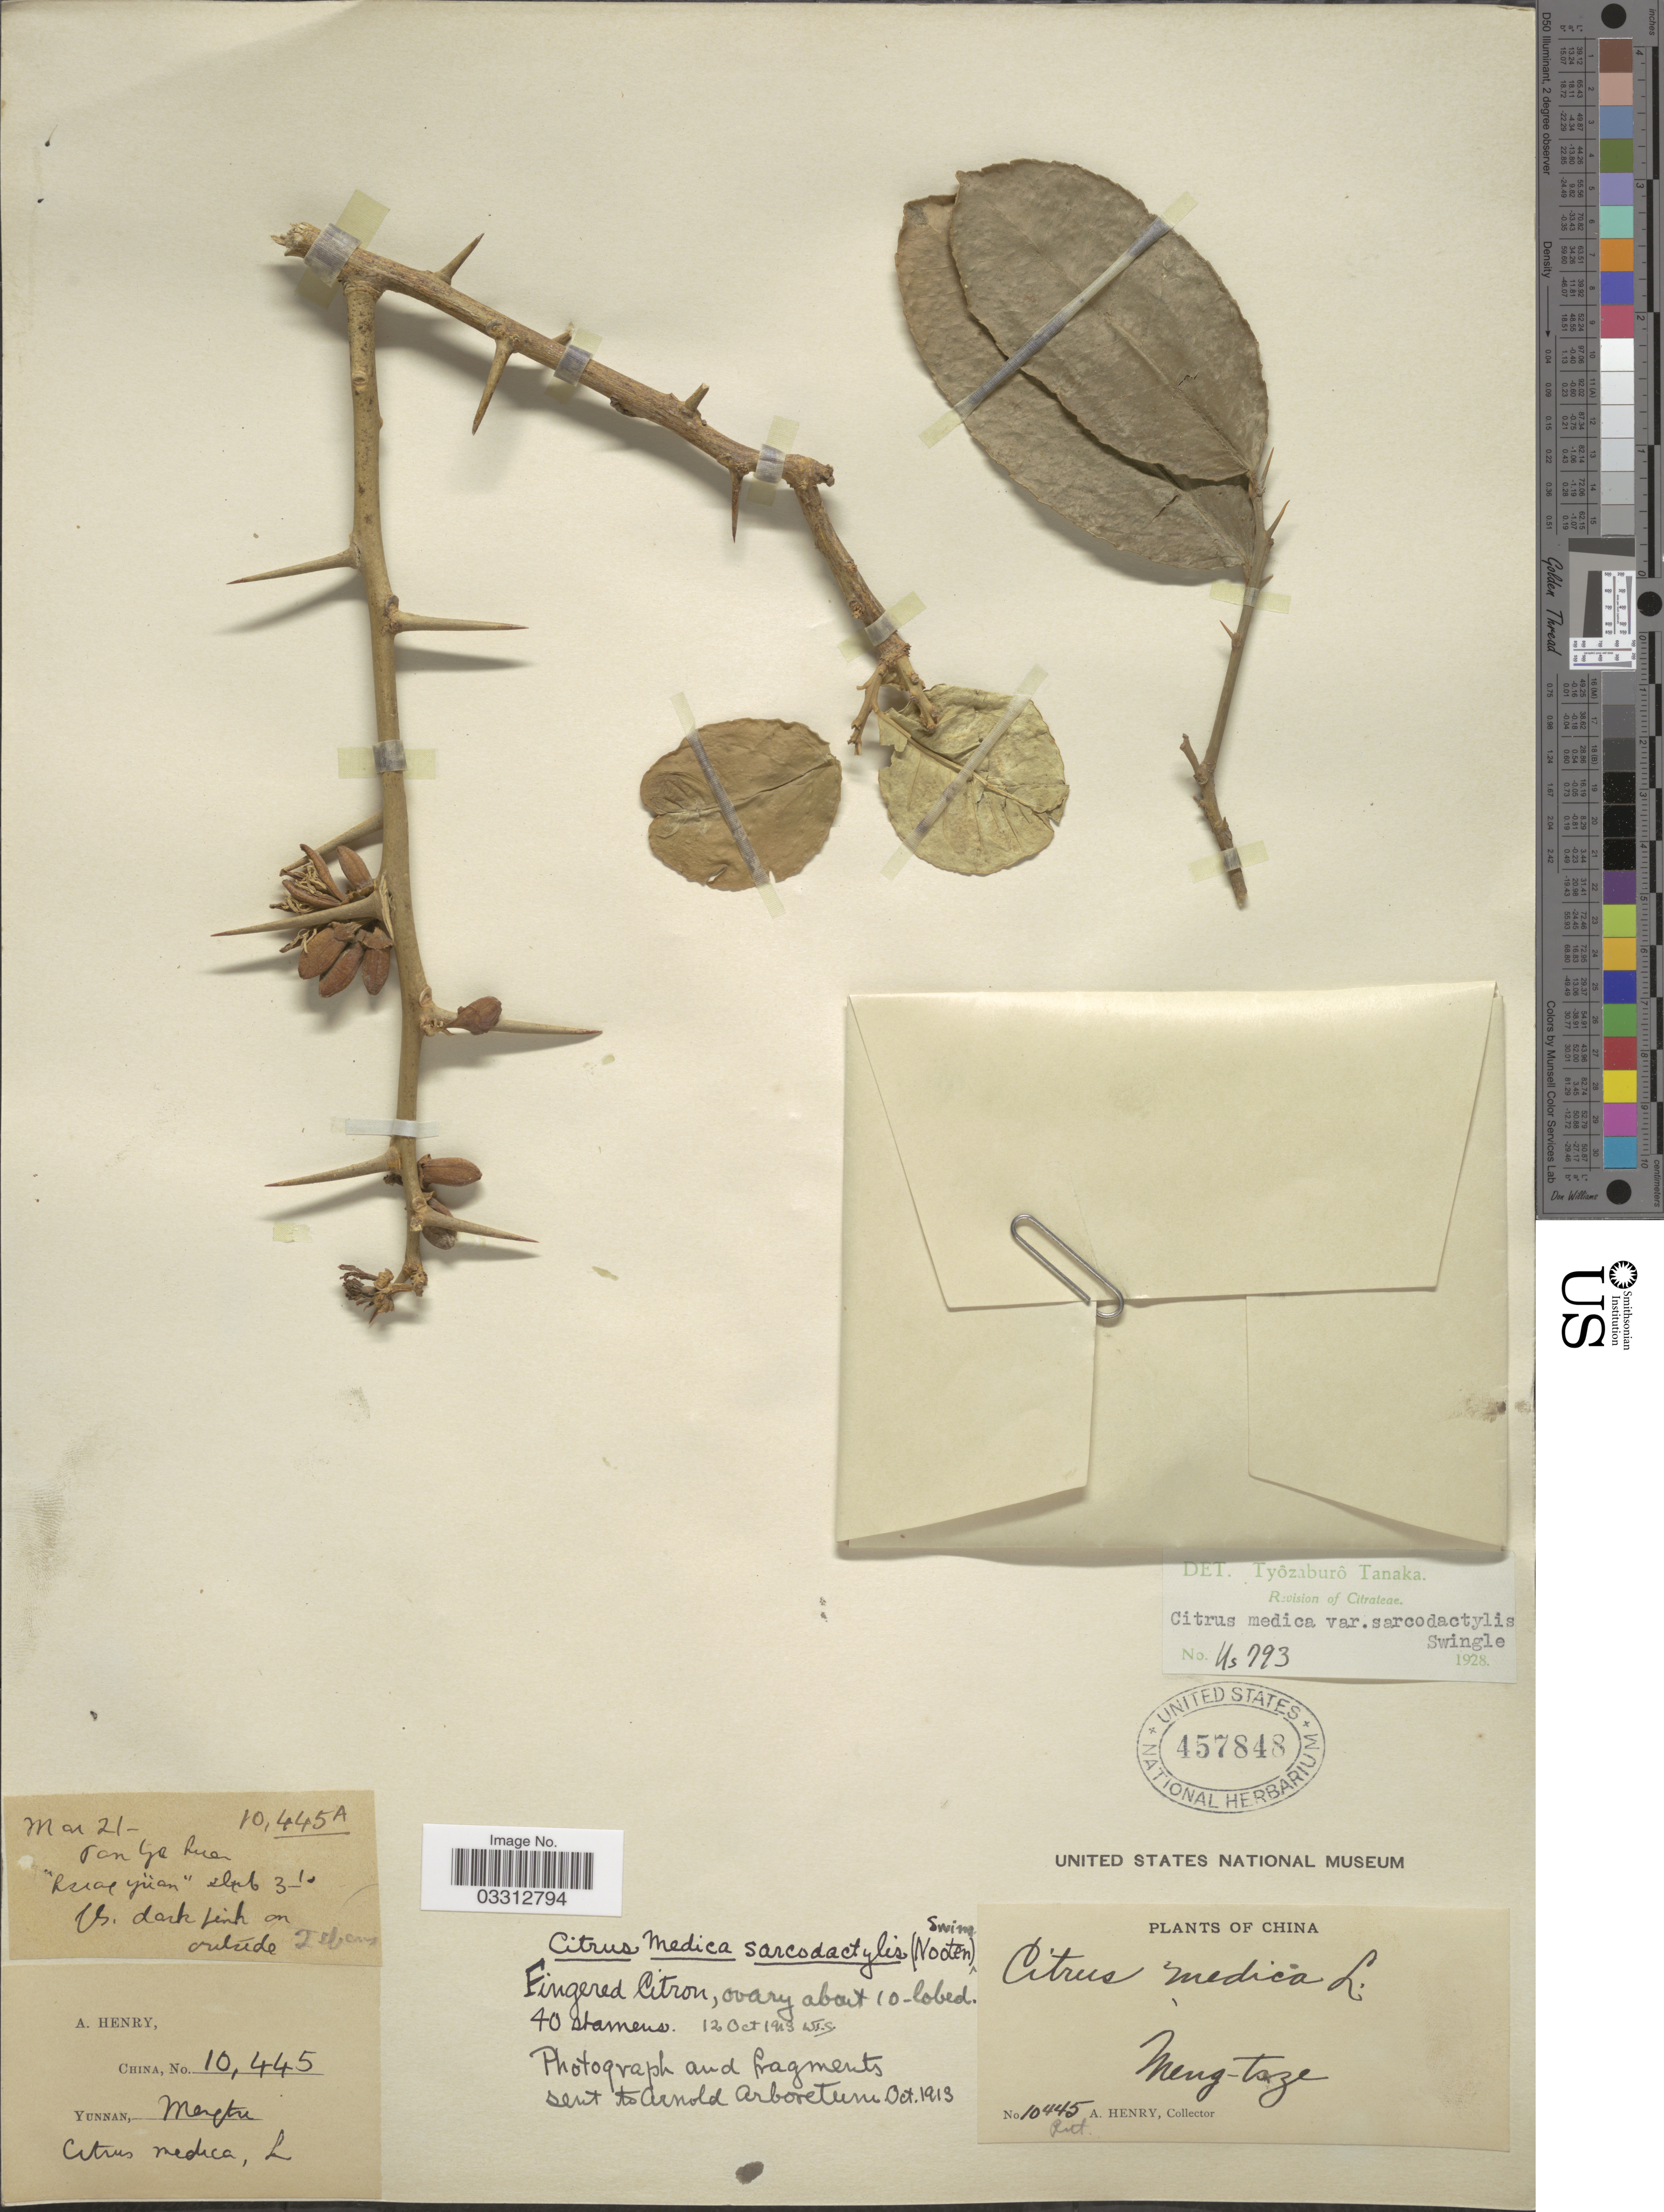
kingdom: Plantae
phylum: Tracheophyta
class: Magnoliopsida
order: Sapindales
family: Rutaceae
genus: Citrus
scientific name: Citrus medica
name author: L.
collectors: A. Henry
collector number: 10445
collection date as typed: Transcribed d/m/y: /3/21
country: China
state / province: Yunnan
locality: Meng-tsze.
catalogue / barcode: US 457848